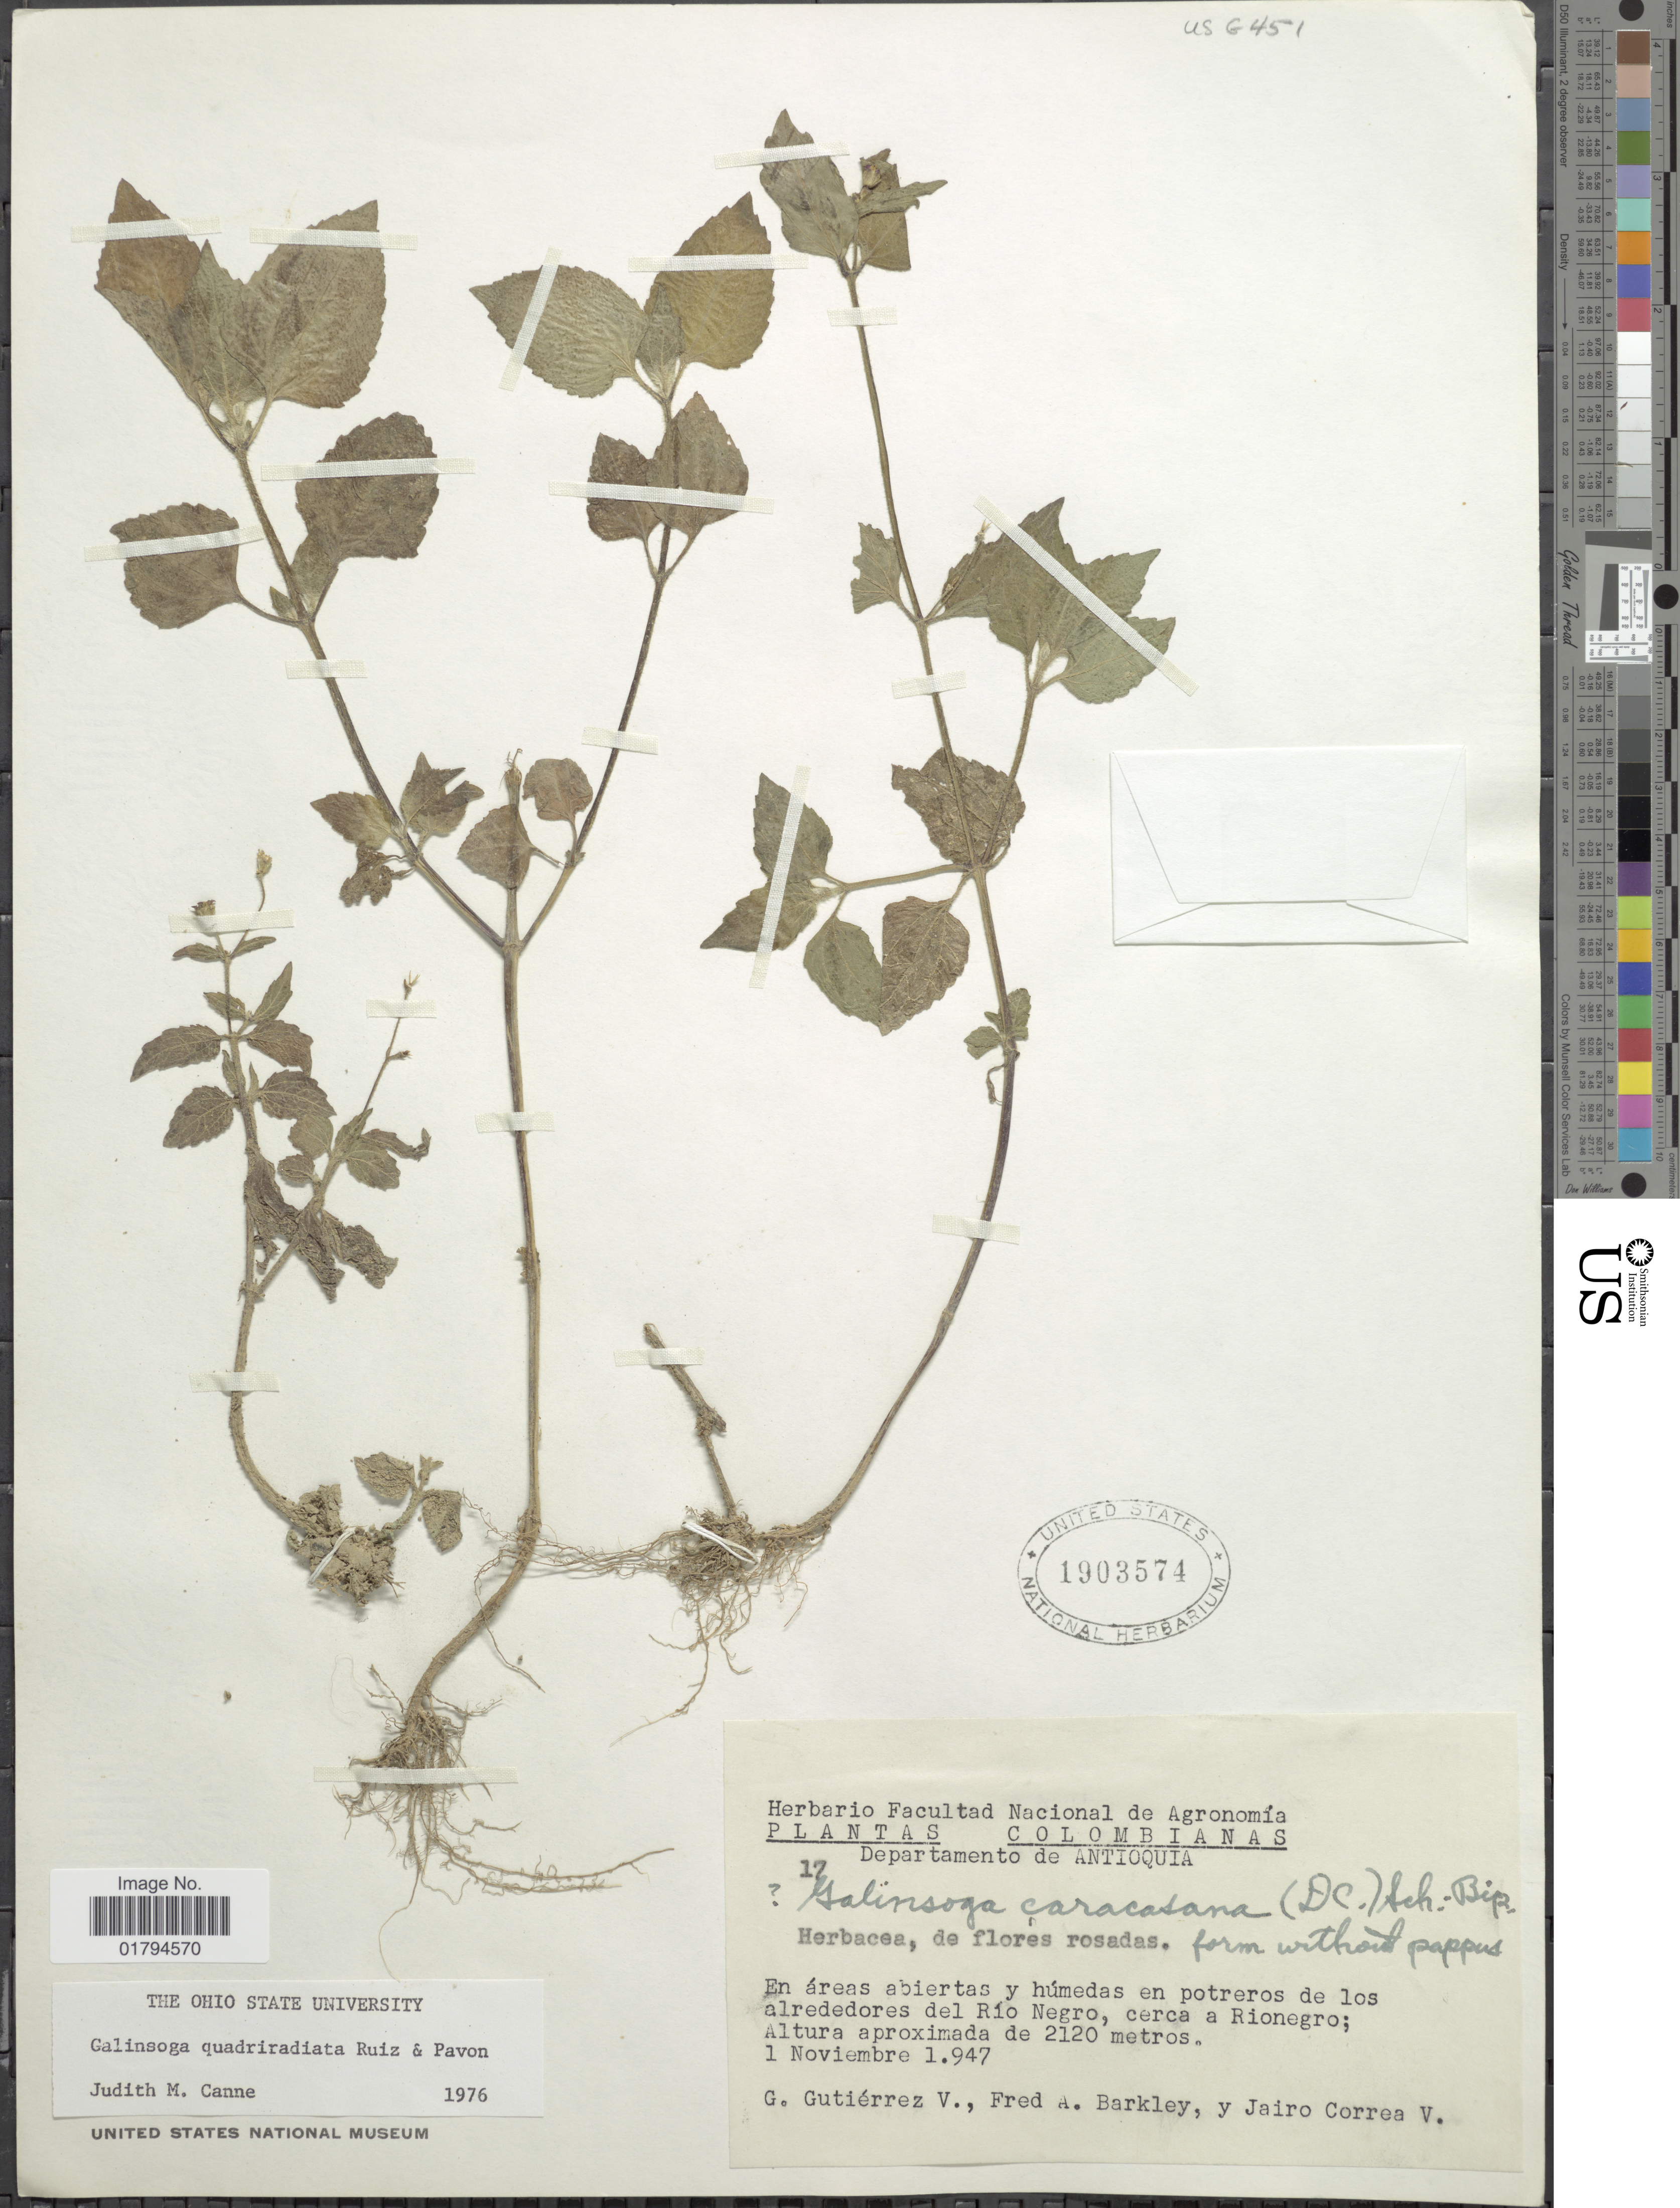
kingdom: Plantae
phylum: Tracheophyta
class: Magnoliopsida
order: Asterales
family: Asteraceae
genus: Galinsoga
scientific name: Galinsoga quadriradiata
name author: Ruiz & Pav.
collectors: G. Gutiérrez V., F. A. Barkley & J. Correa V.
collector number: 17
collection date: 1947-11-01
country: Colombia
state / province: Antioquia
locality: De los alrededores del Rio Negro, cerca a Rionegro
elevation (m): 2120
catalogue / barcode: US 1903574